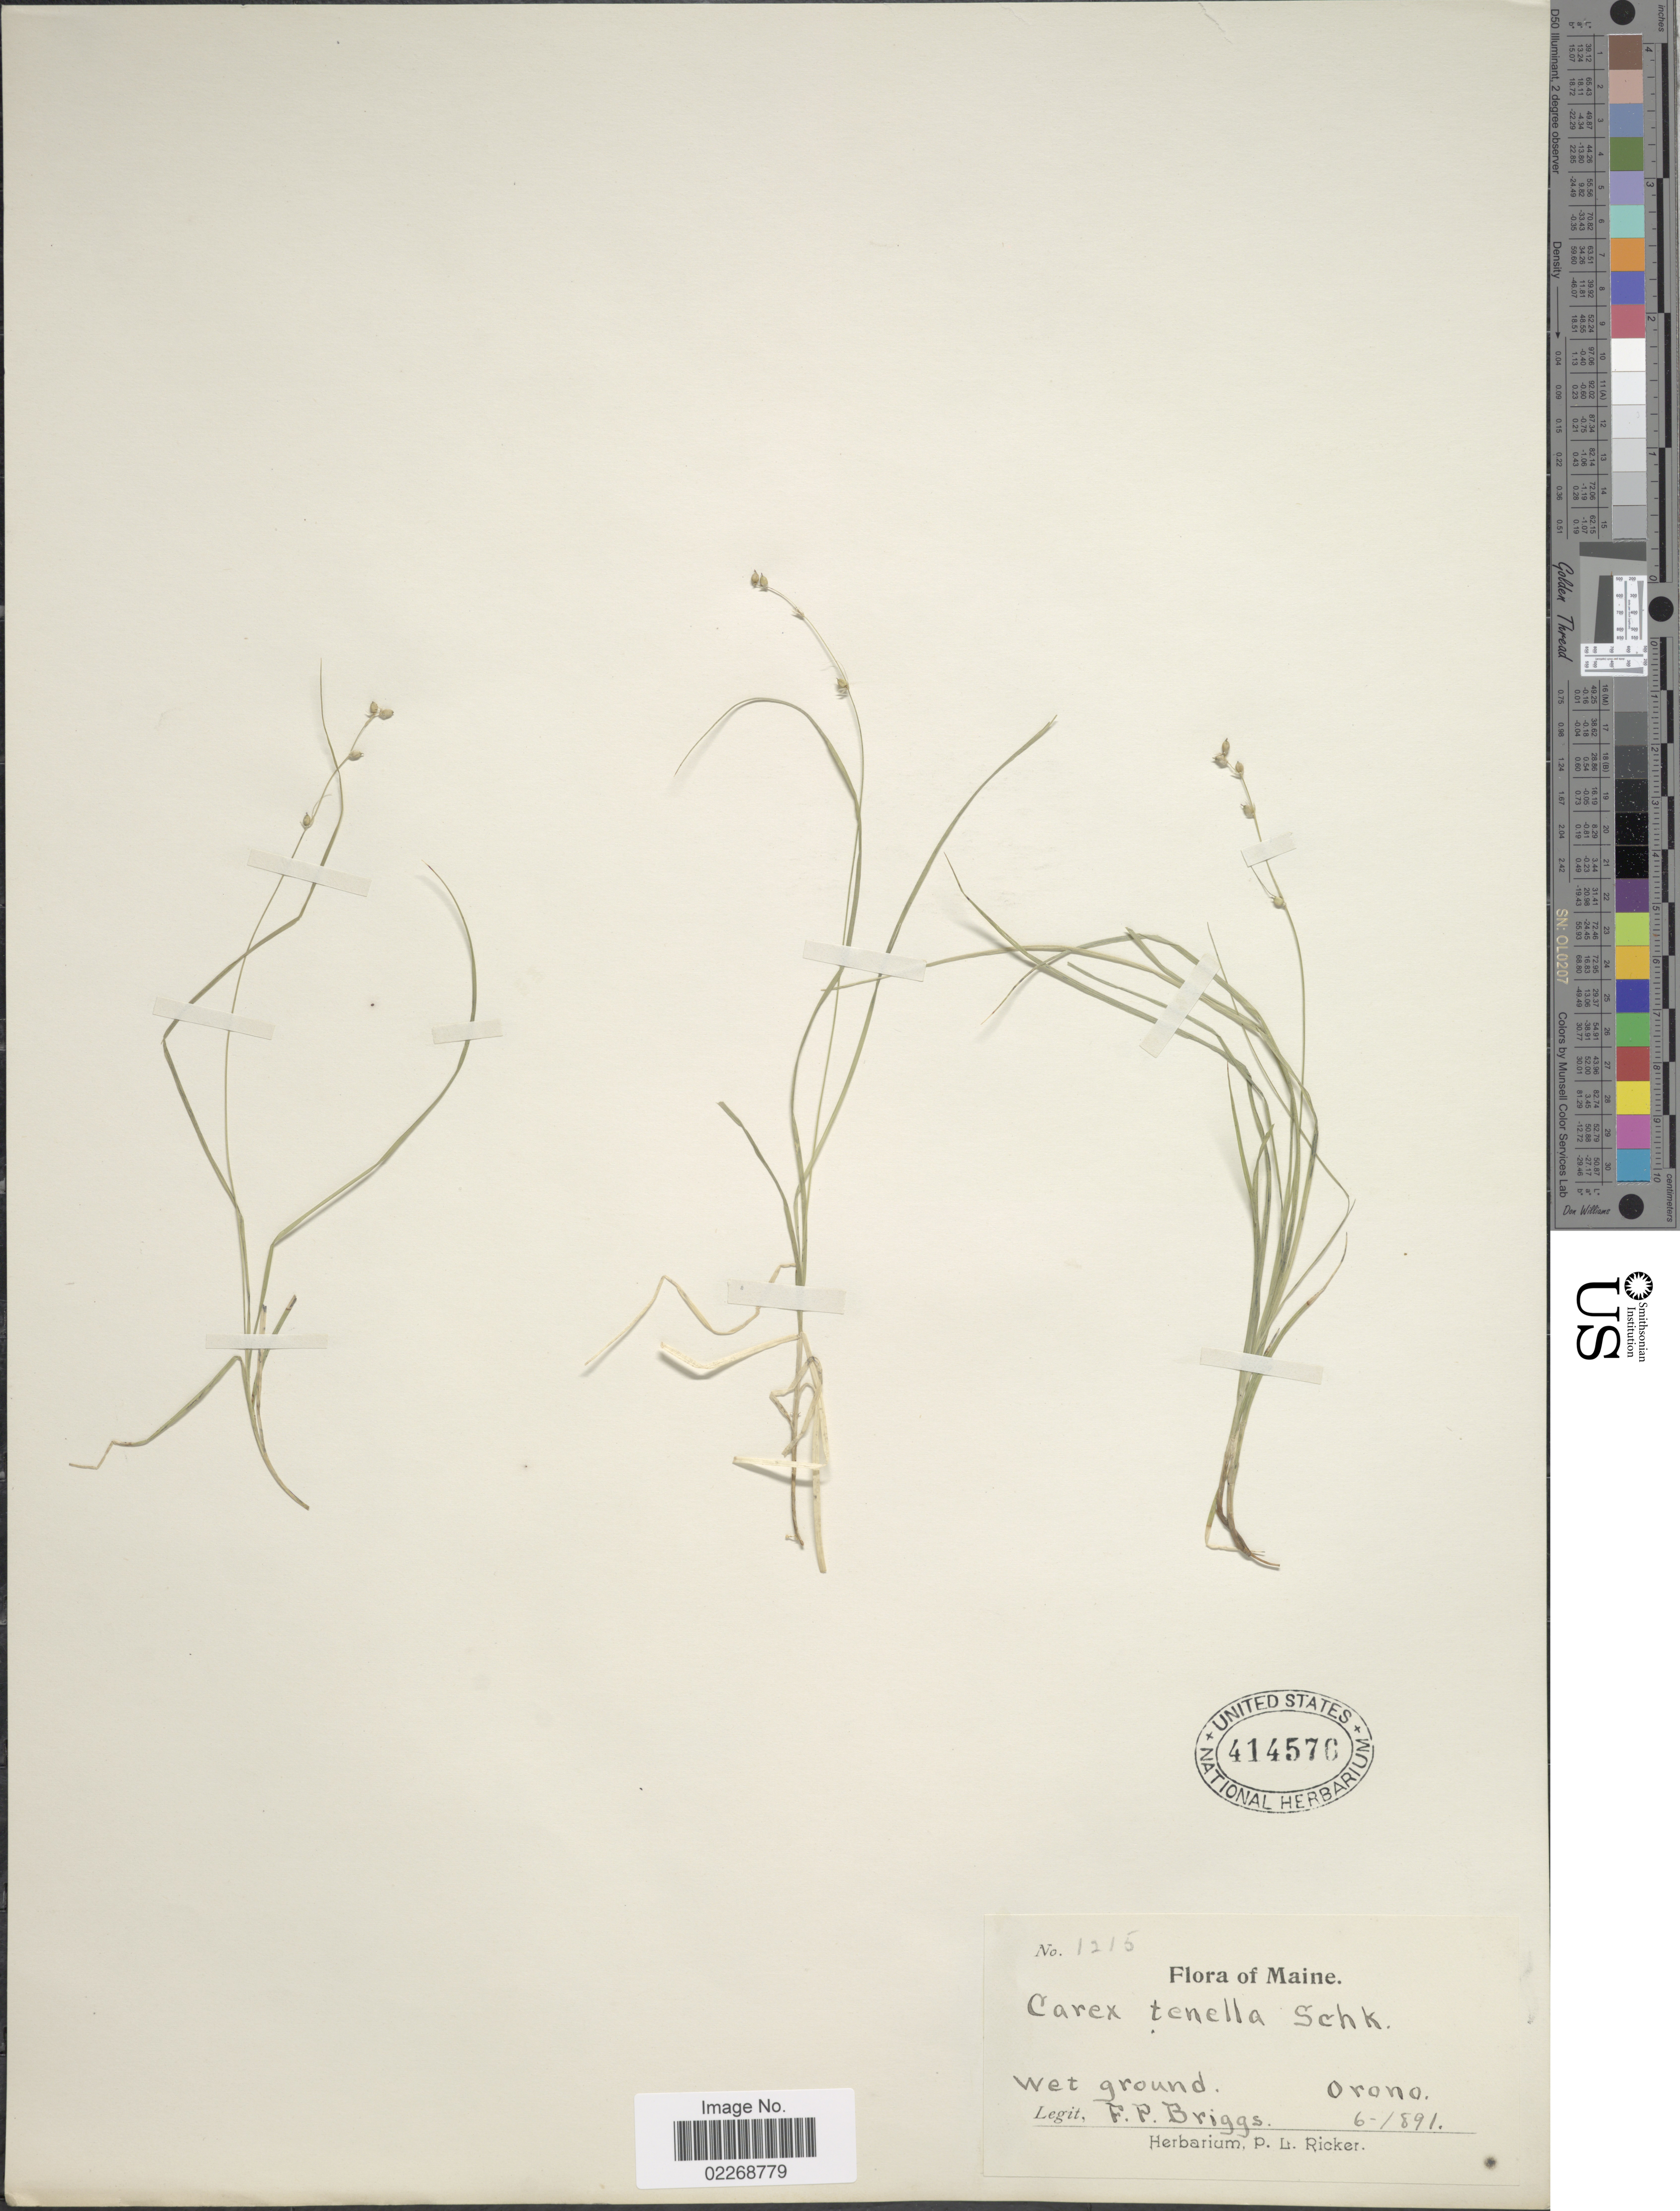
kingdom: Plantae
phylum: Tracheophyta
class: Liliopsida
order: Poales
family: Cyperaceae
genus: Carex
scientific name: Carex disperma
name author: Dewey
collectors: F. Briggs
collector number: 1215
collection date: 1891-06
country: United States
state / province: Maine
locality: Wet ground, Orono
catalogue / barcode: US 414576